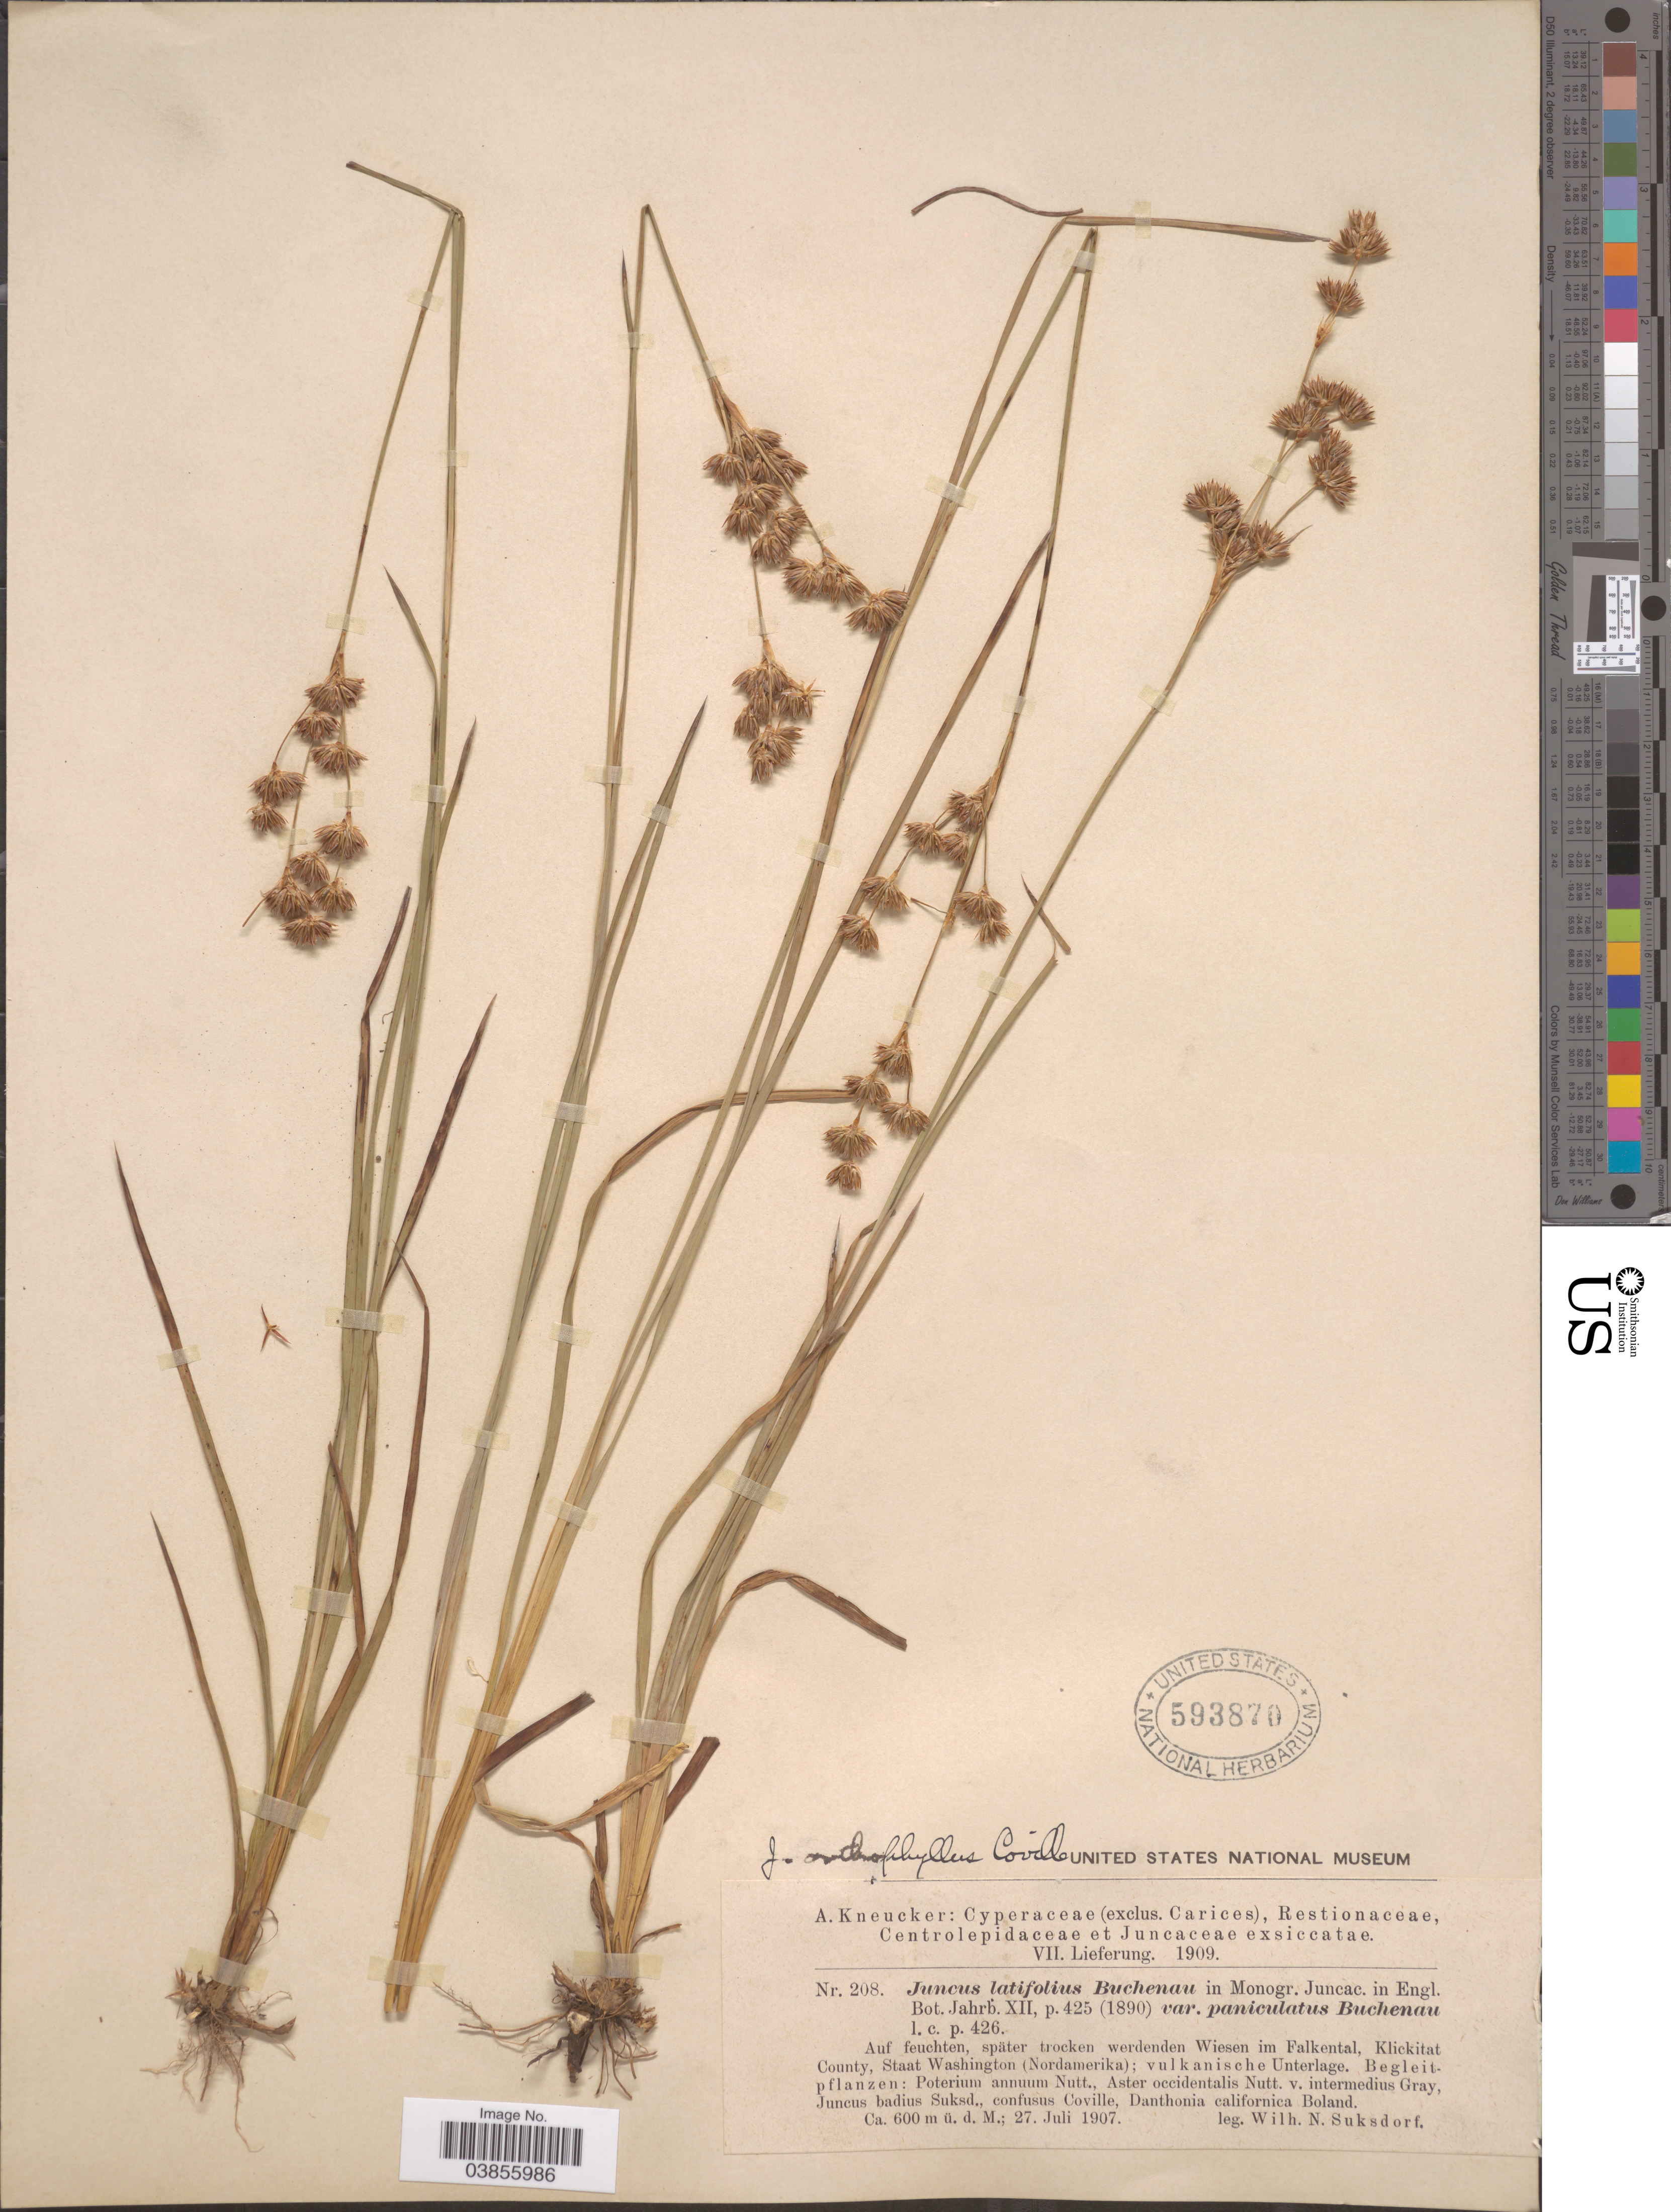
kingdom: Plantae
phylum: Tracheophyta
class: Liliopsida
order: Poales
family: Juncaceae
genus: Juncus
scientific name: Juncus orthophyllus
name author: Coville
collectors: W. N. Suksdorf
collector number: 208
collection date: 1907-07-27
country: United States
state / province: Washington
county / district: Klickitat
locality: Auf feuchten, später trocken werdenden Wiesen in Falkental, Klickitat County; vulkanische Unterlage.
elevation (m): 600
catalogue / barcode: US 593870